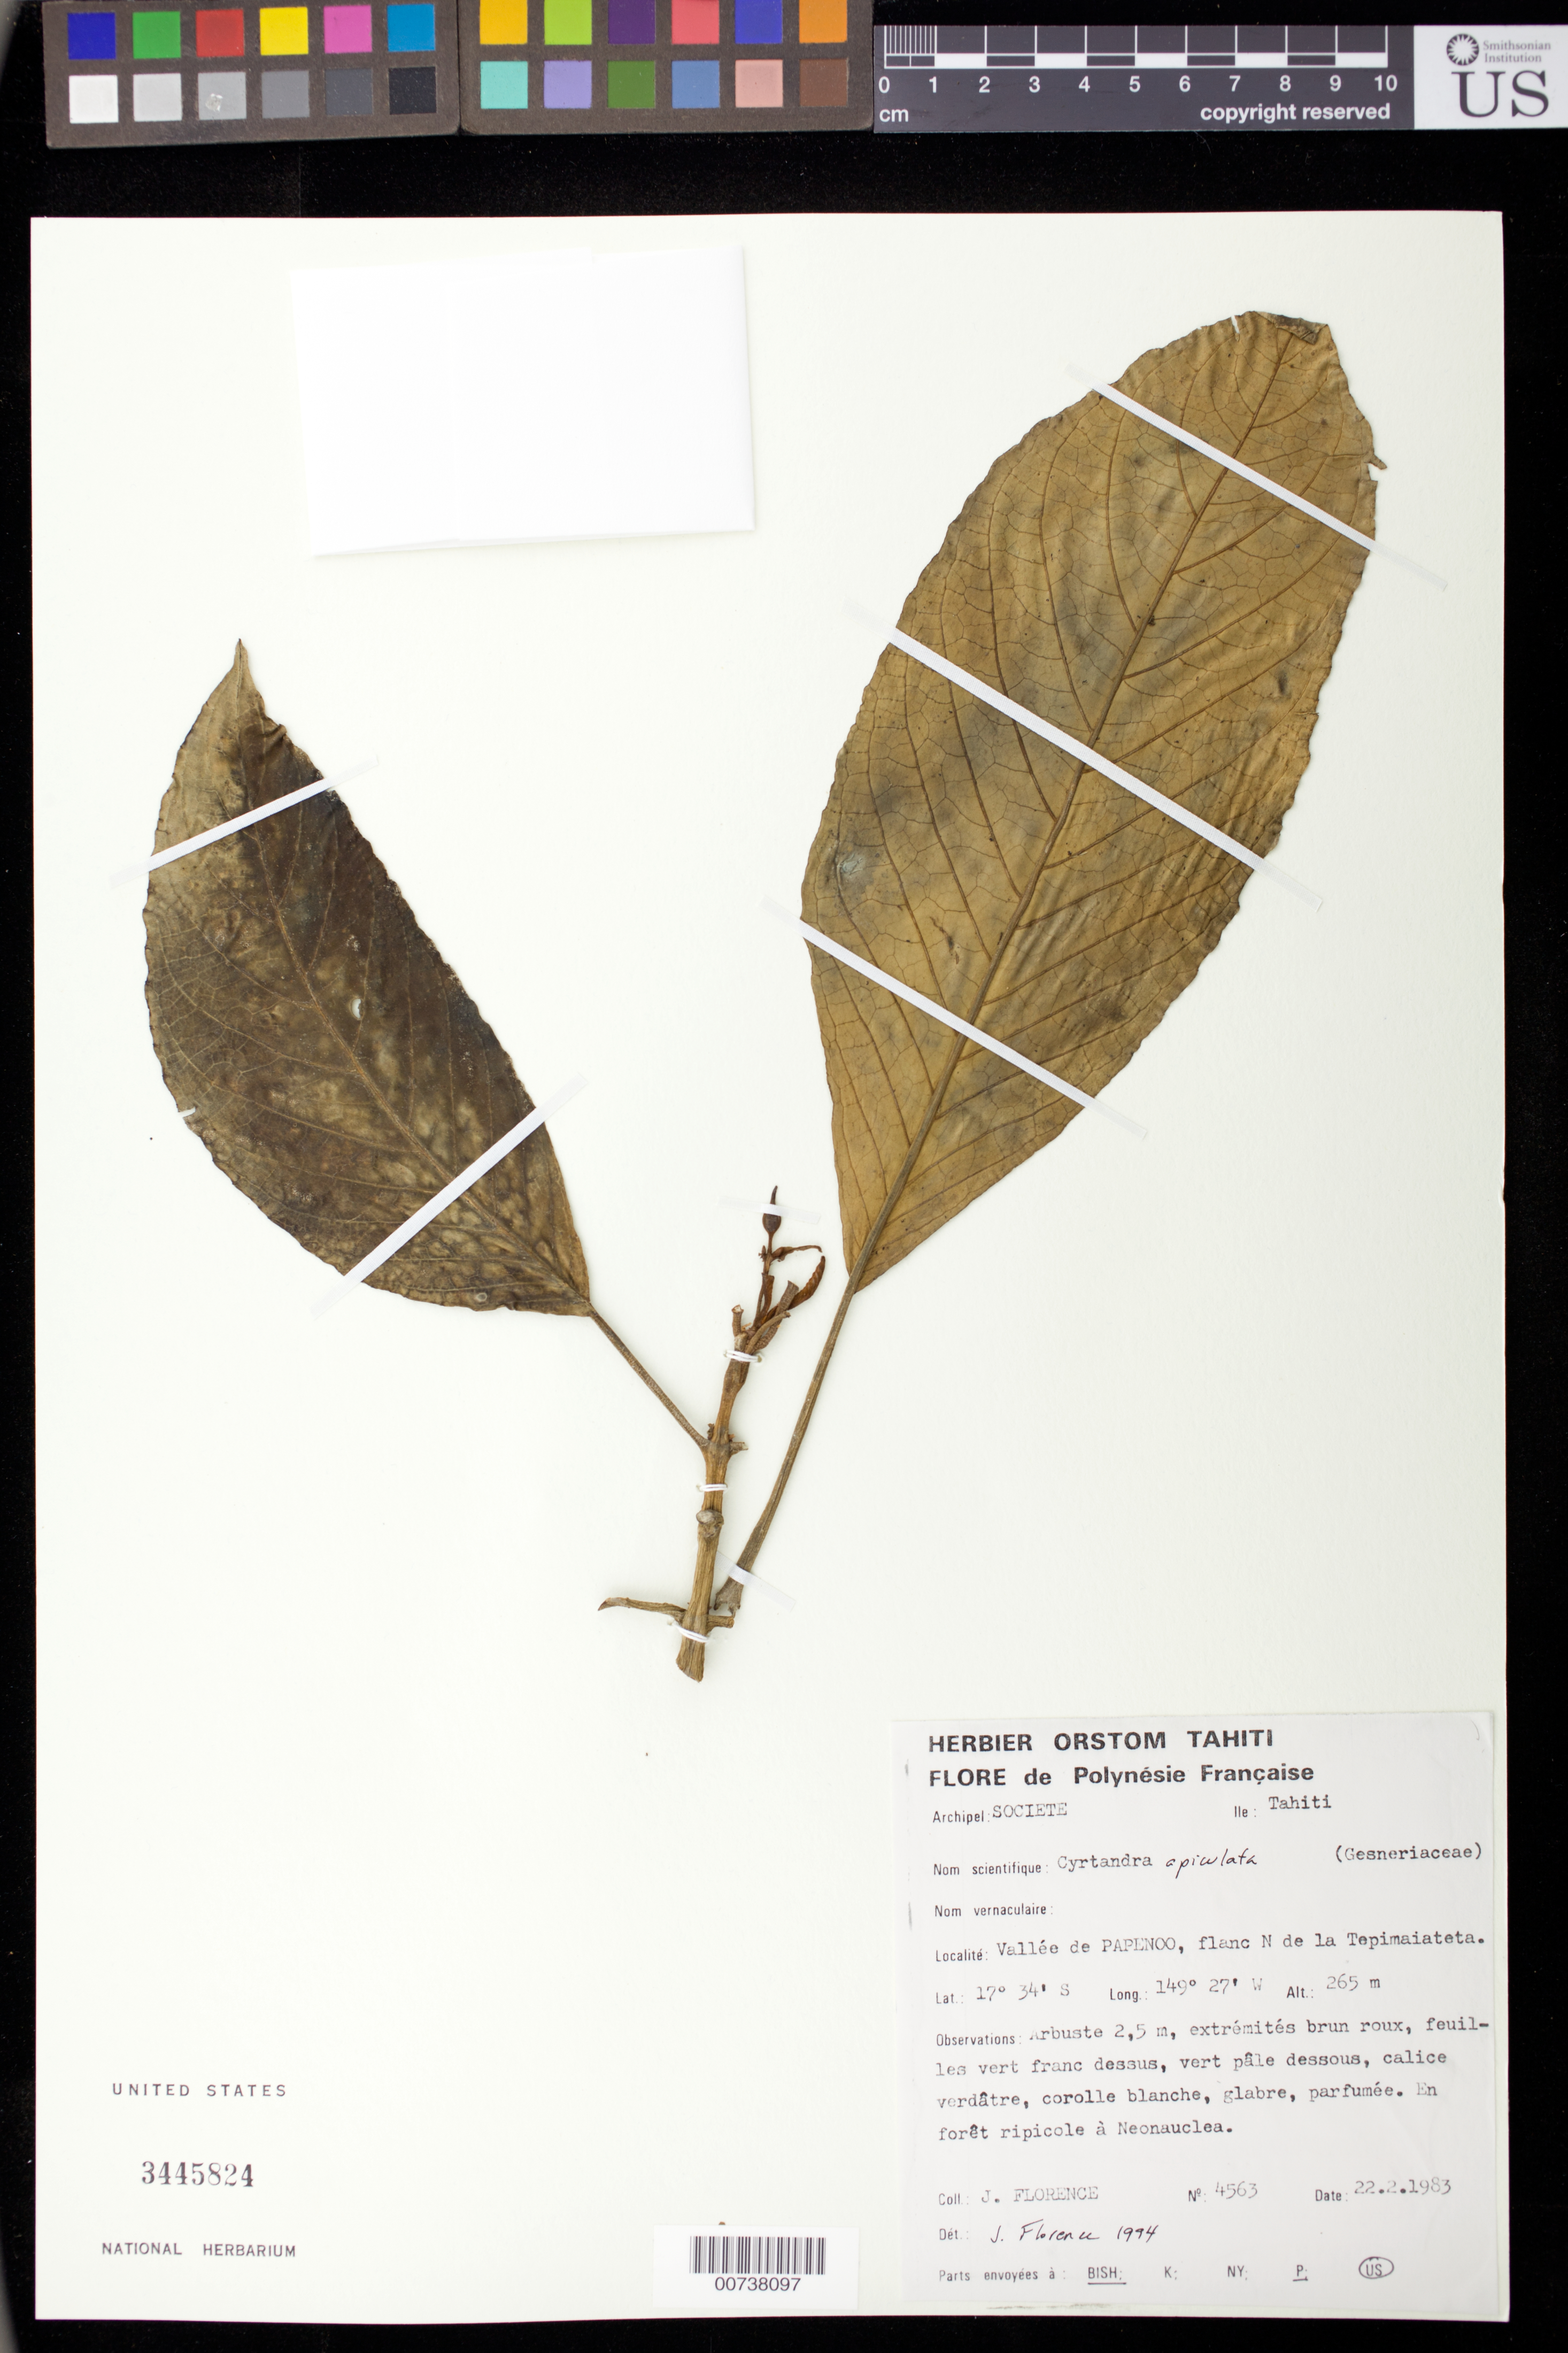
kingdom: Plantae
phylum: Tracheophyta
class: Magnoliopsida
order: Lamiales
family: Gesneriaceae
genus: Cyrtandra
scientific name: Cyrtandra apiculata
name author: C.B. Clarke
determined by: Florence, J.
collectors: J. Florence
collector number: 4563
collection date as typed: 22 Feb 1983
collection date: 1983-02-22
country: French Polynesia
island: Tahiti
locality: Vallée de PAPENOO, flanc N de la Tepimaiateta.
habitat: En forêt ripicole à Neonauclea.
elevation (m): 265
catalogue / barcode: US 3445824